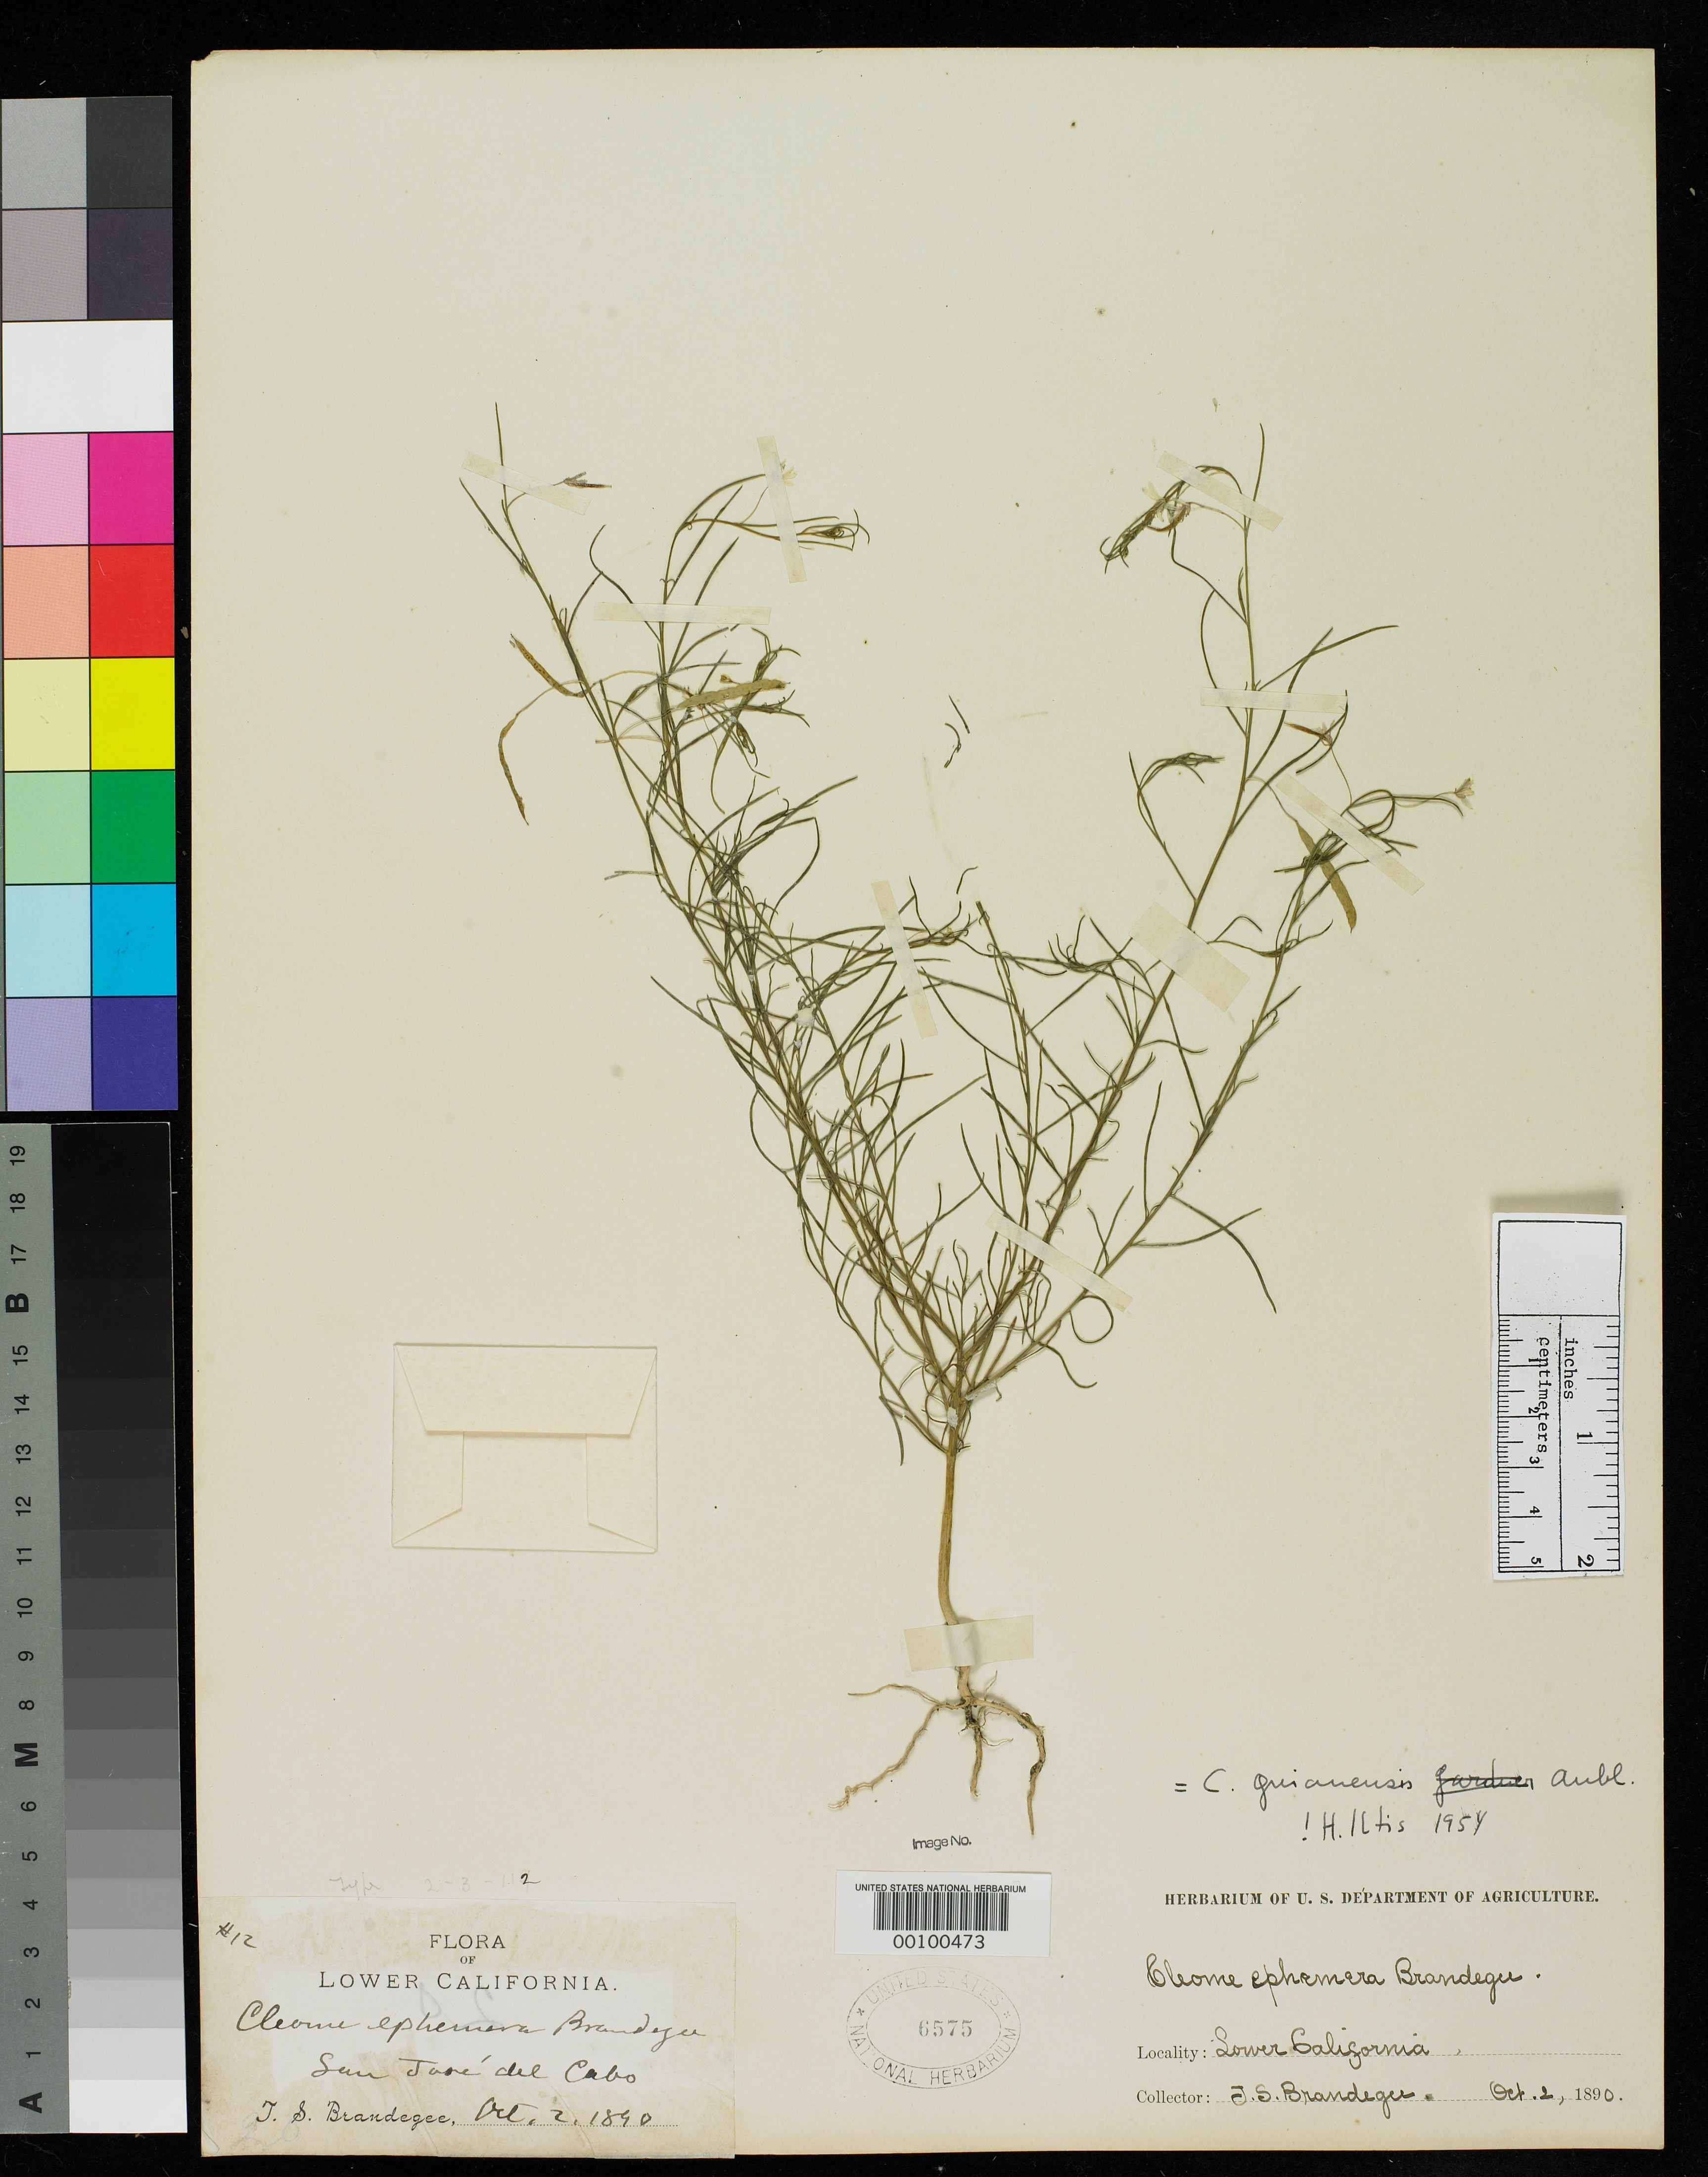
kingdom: Plantae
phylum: Tracheophyta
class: Magnoliopsida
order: Brassicales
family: Cleomaceae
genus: Cleome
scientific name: Cleome ephemera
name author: Brandegee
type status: Isotype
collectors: T. S. Brandegee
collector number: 12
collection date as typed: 02 Oct 1890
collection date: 1890-10-02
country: Mexico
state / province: Baja California Sur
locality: Near San Jose del Cabo.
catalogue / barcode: US 6575